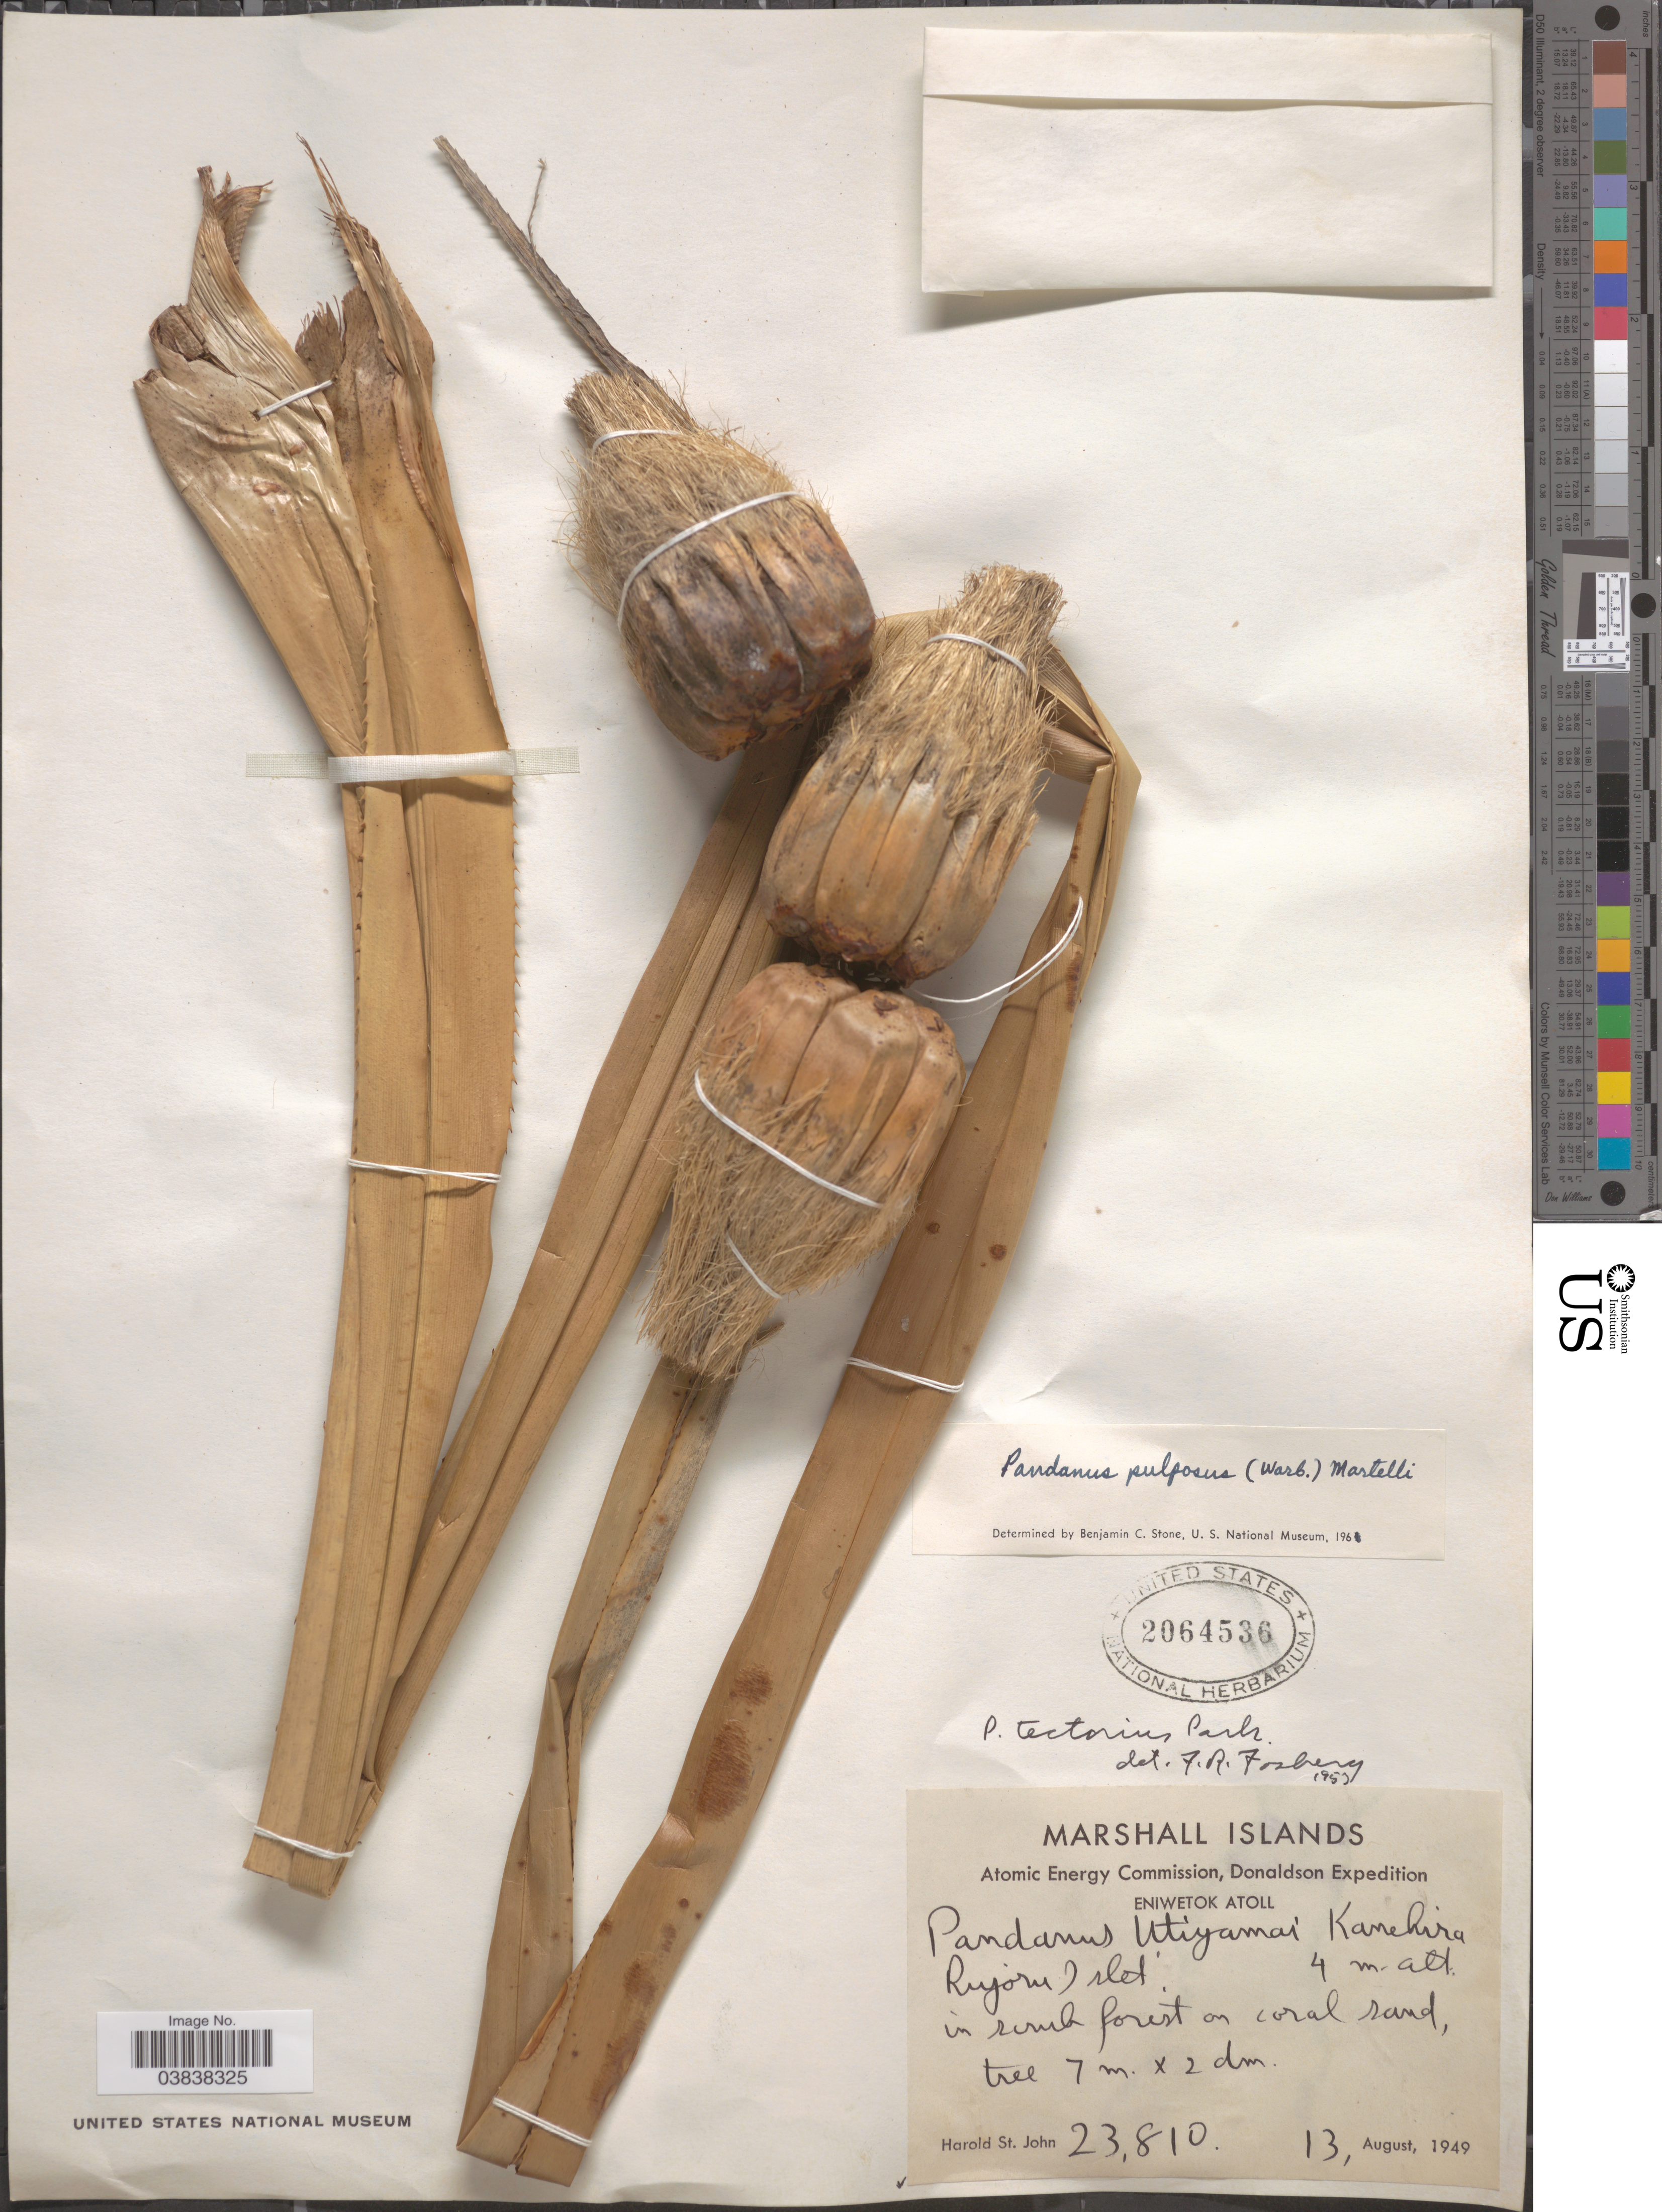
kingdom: Plantae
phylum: Tracheophyta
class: Liliopsida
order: Pandanales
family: Pandanaceae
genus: Pandanus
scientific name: Pandanus pulposus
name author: (Warb.) Martelli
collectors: H. St. John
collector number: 23810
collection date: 1949-08-13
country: Marshall Islands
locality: Eniwetok Atoll. Tujoru Islet.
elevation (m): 4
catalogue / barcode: US 2064536